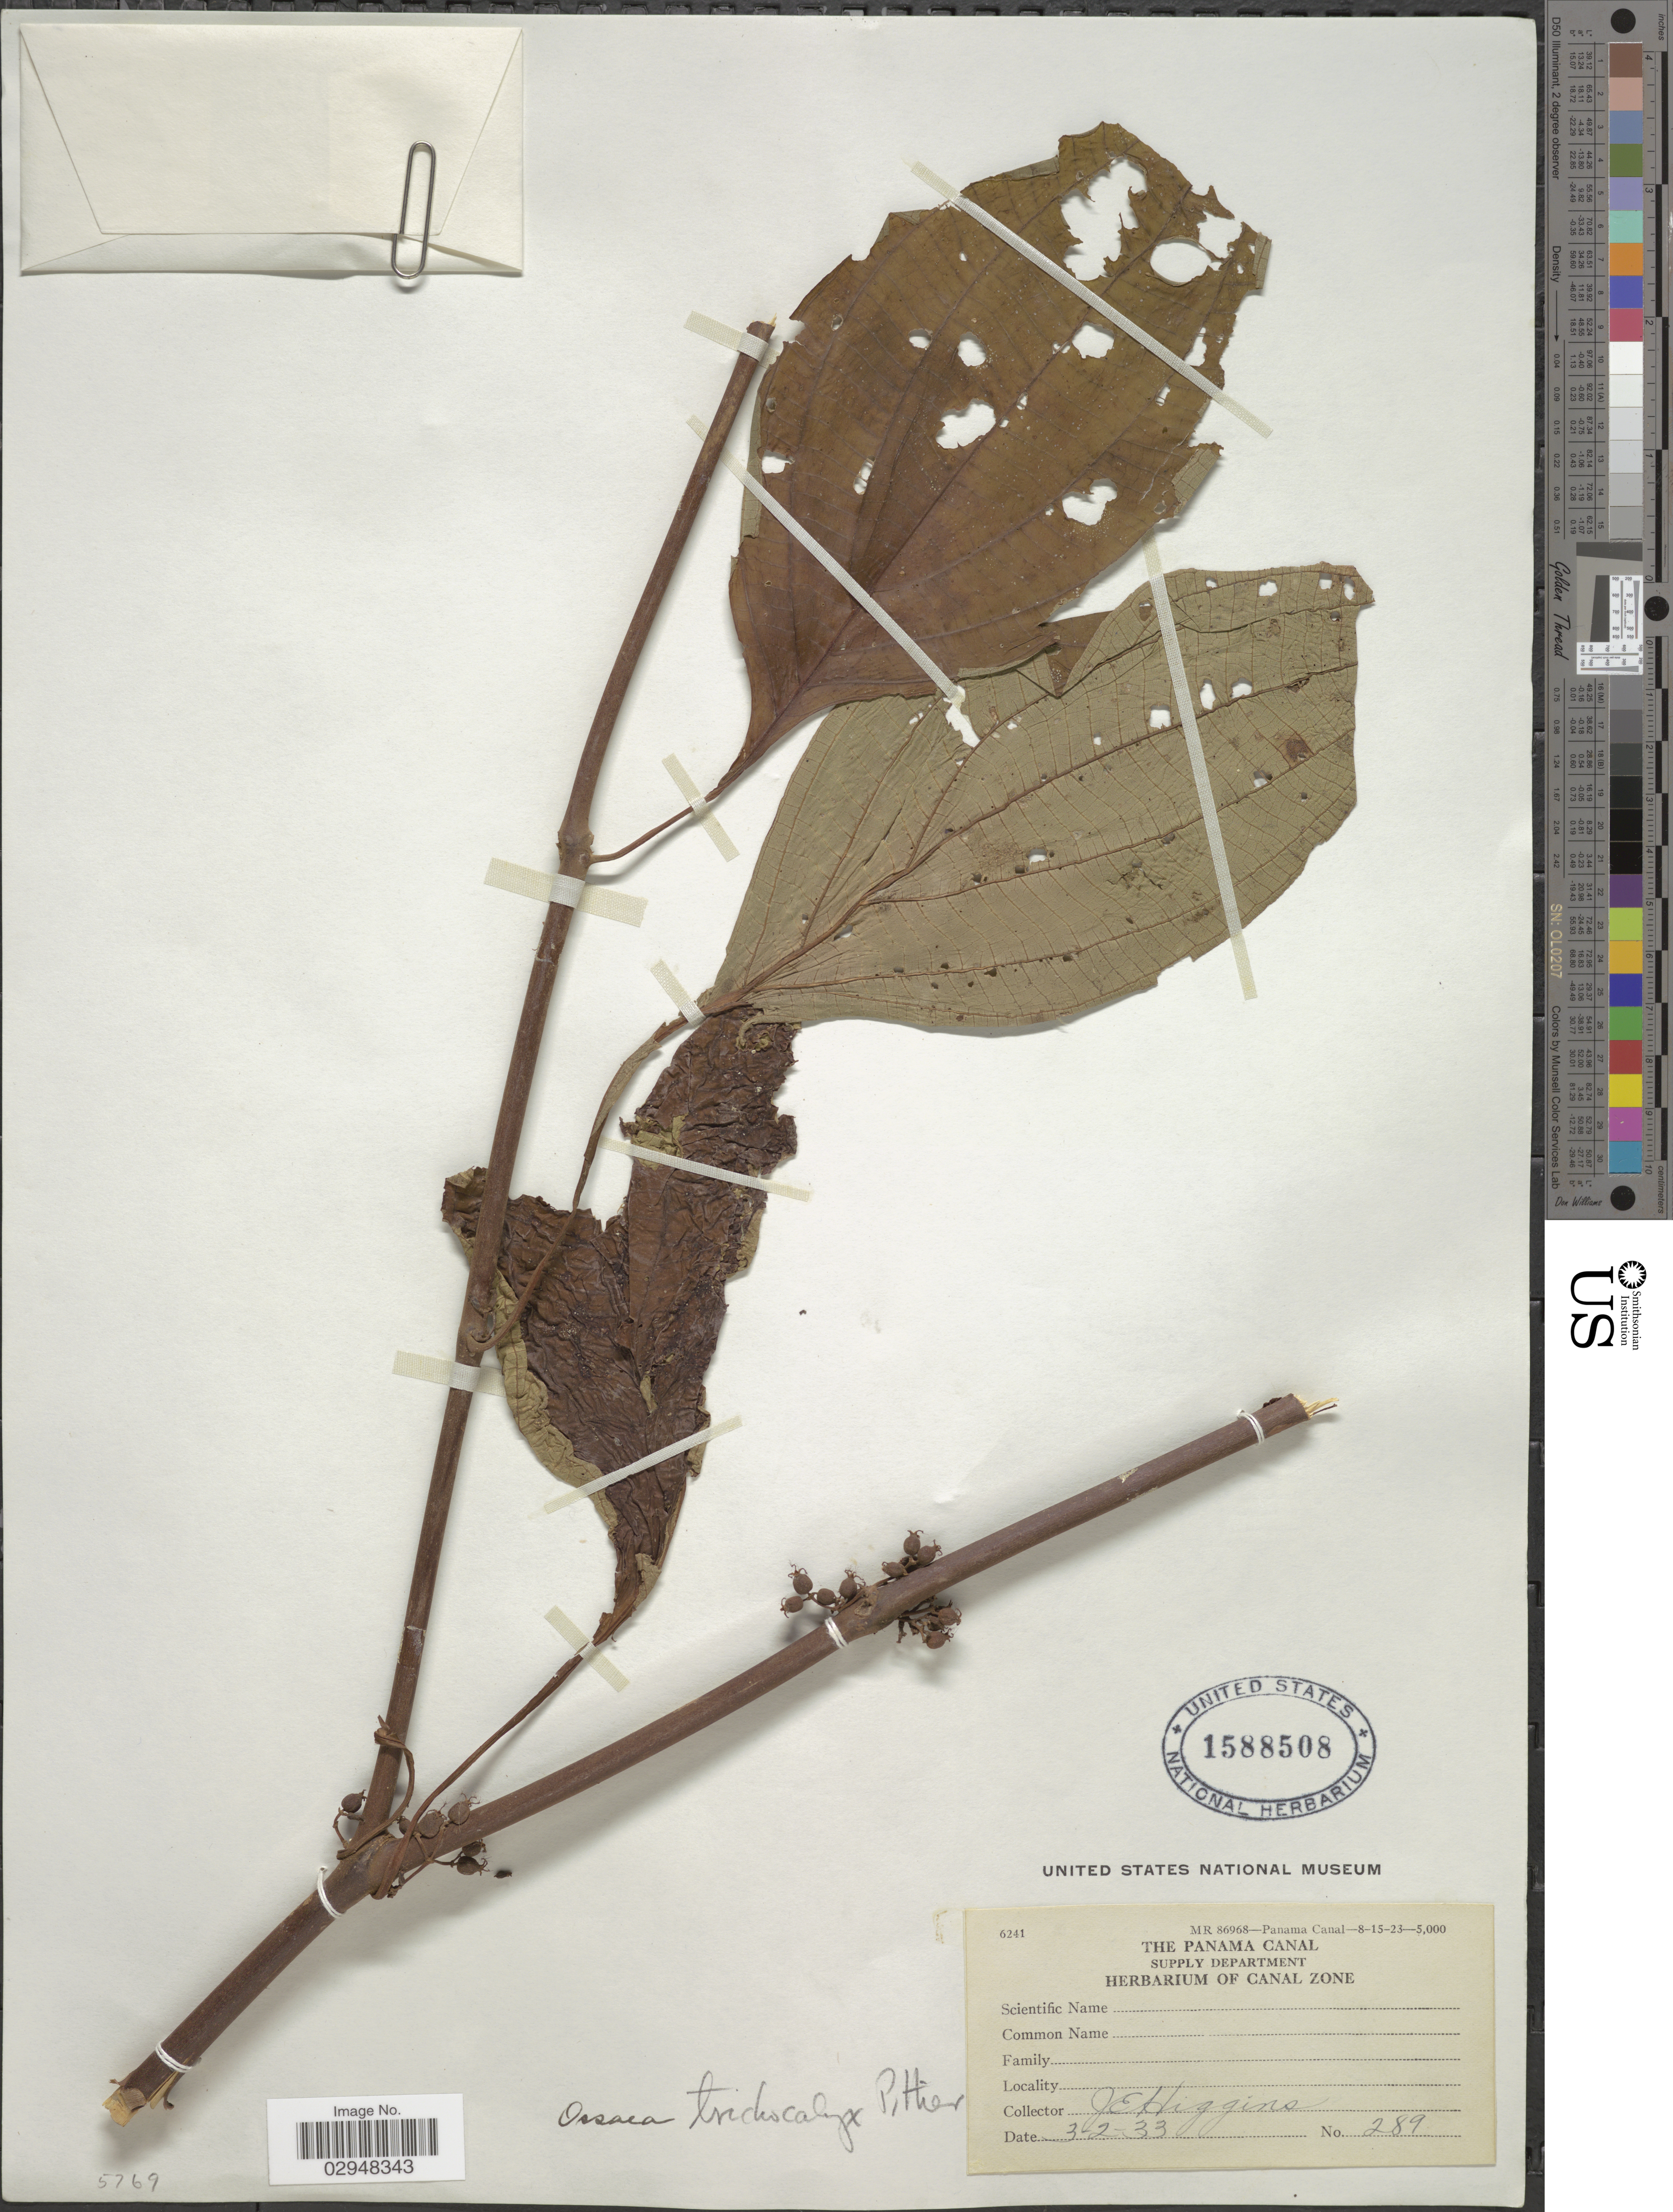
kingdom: Plantae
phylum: Tracheophyta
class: Magnoliopsida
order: Myrtales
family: Melastomataceae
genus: Clidemia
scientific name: Clidemia trichocalyx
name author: (S.F. Blake) Gleason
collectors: J. Higgins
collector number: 289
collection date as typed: Transcribed d/m/y: 3/2/33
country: Panama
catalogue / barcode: US 1588508